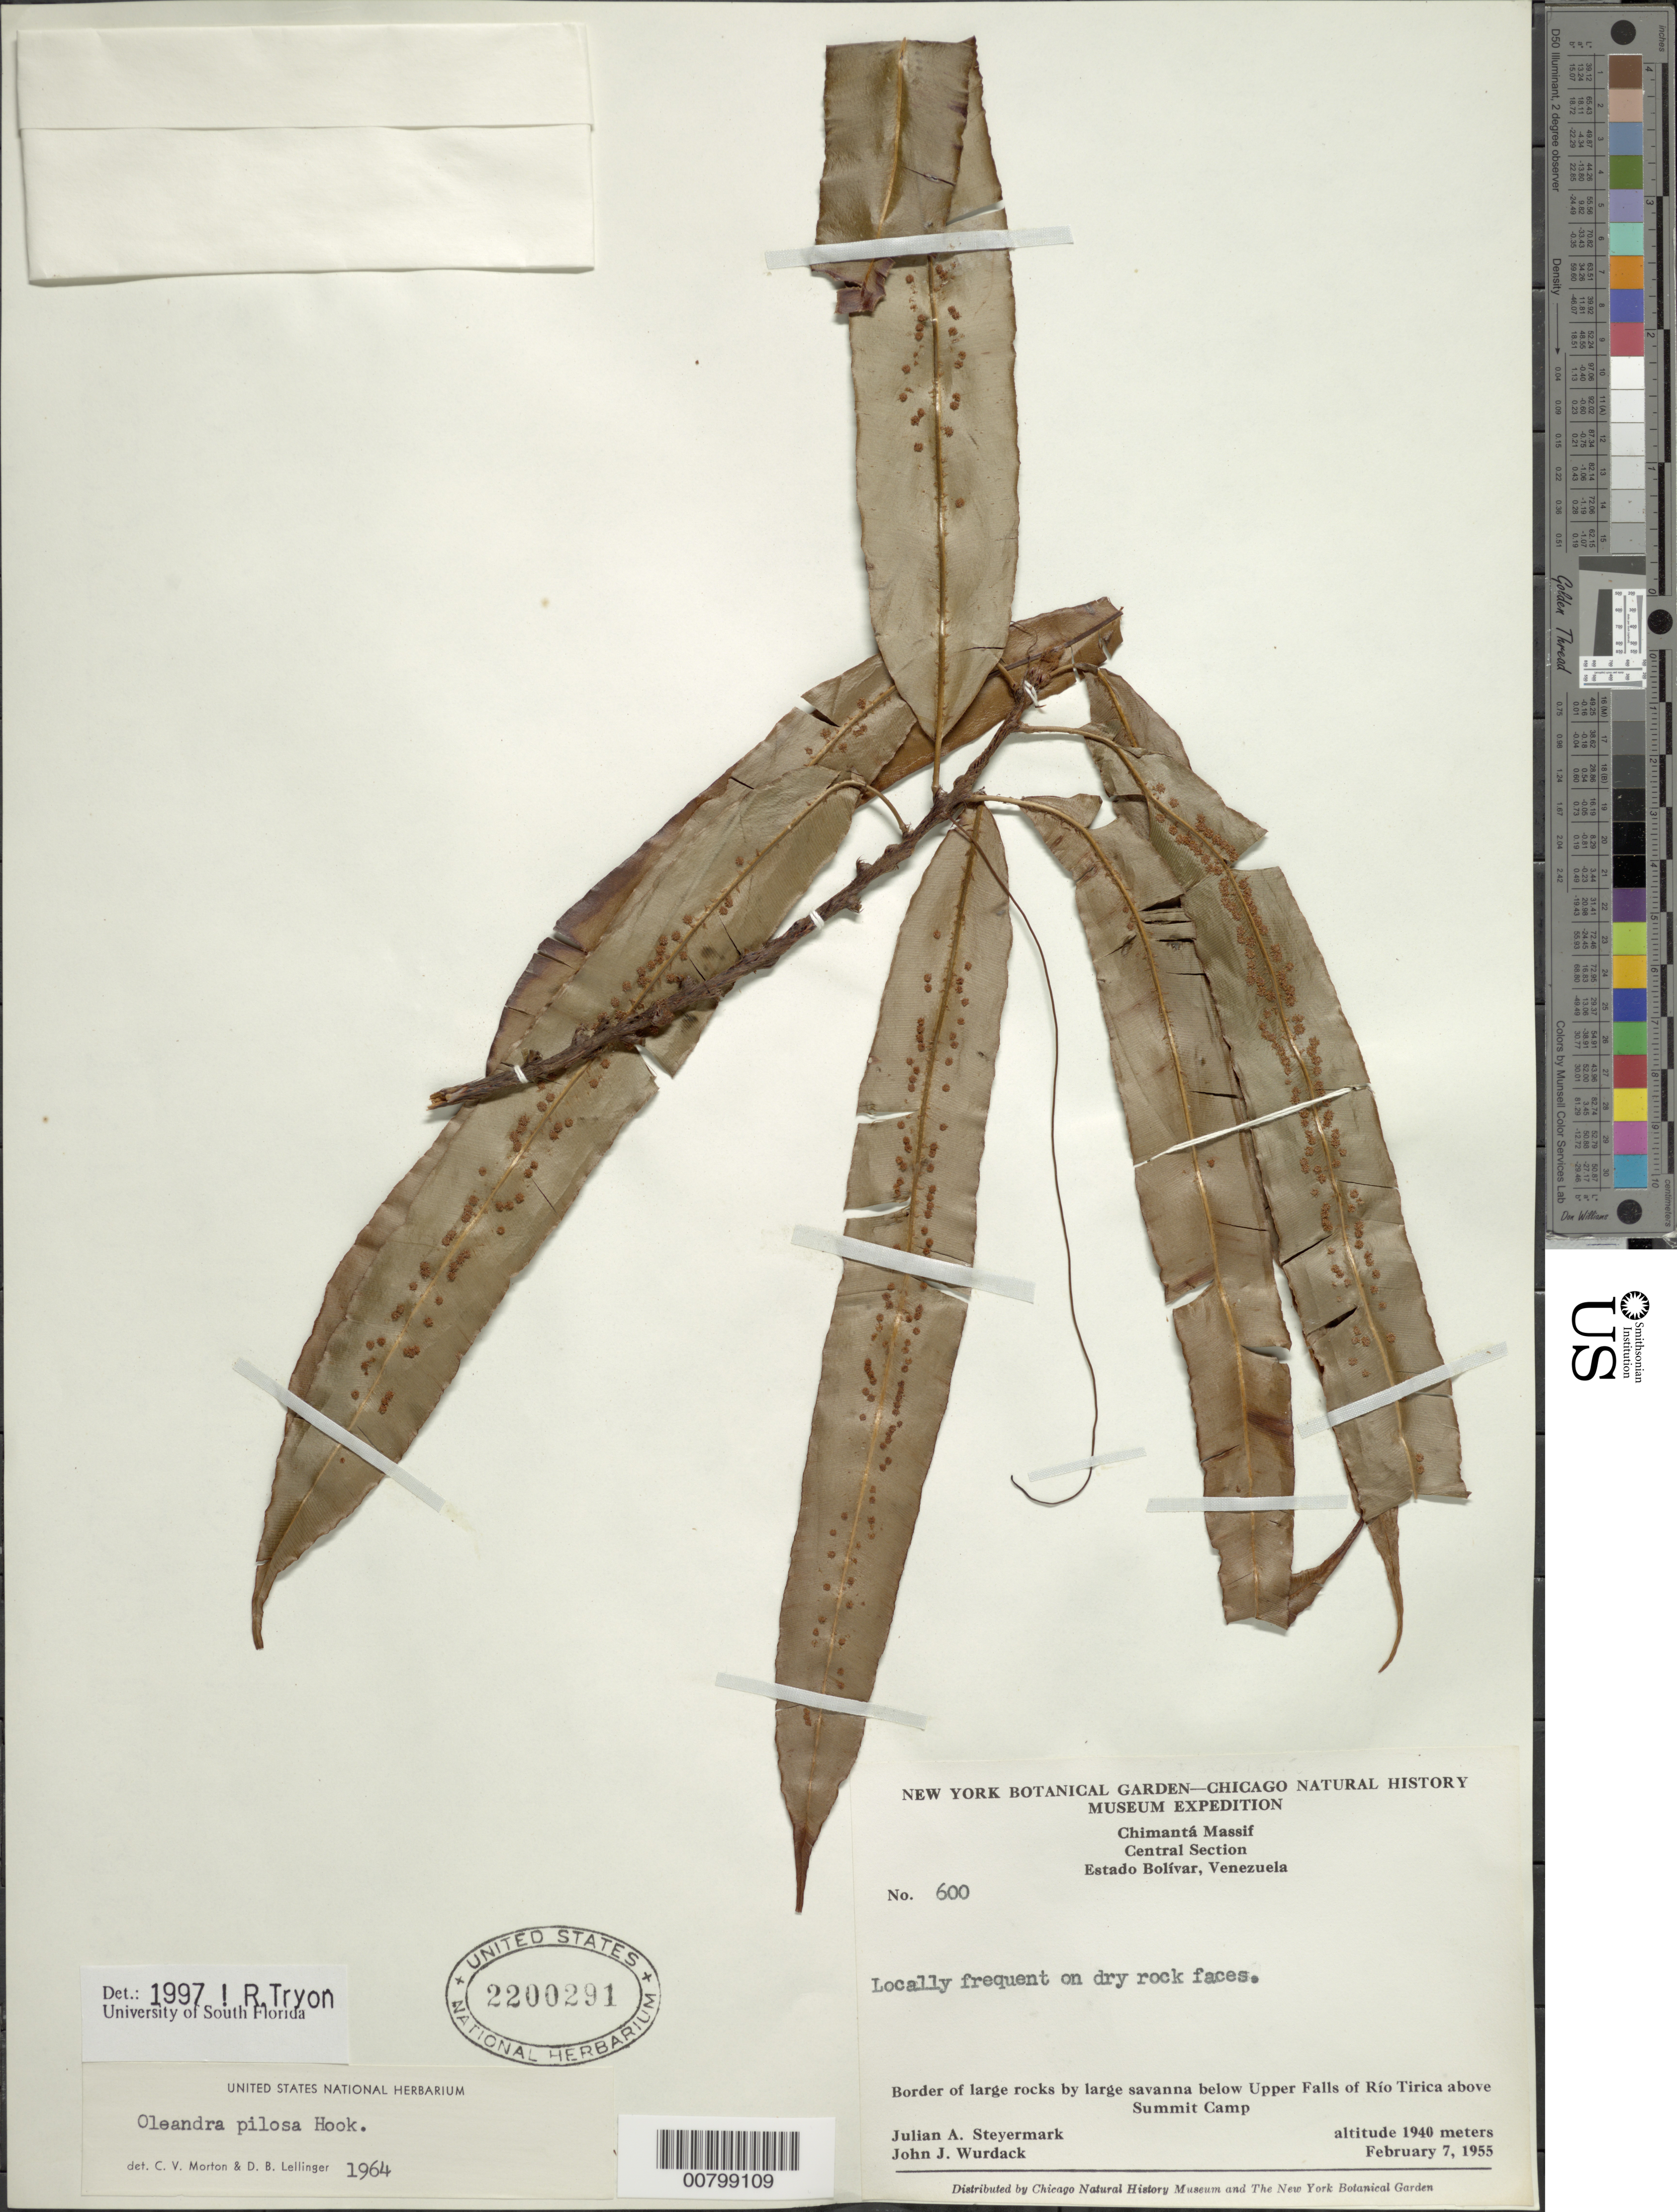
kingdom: Plantae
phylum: Tracheophyta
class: Polypodiopsida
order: Polypodiales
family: Oleandraceae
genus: Oleandra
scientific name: Oleandra pilosa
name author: Hook.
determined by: Tryon, Rolla M., Jr.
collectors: J. Steyermark & J. J. Wurdack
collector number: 55 600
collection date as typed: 7-Feb-55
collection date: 1955-02-07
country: Venezuela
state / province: Bolívar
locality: Chimantá Massif, Upper Falls of Río Tirica above Summit Camp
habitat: Border of large rocks by large savanna; on dry rock faces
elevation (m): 1940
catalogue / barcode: US 2200291